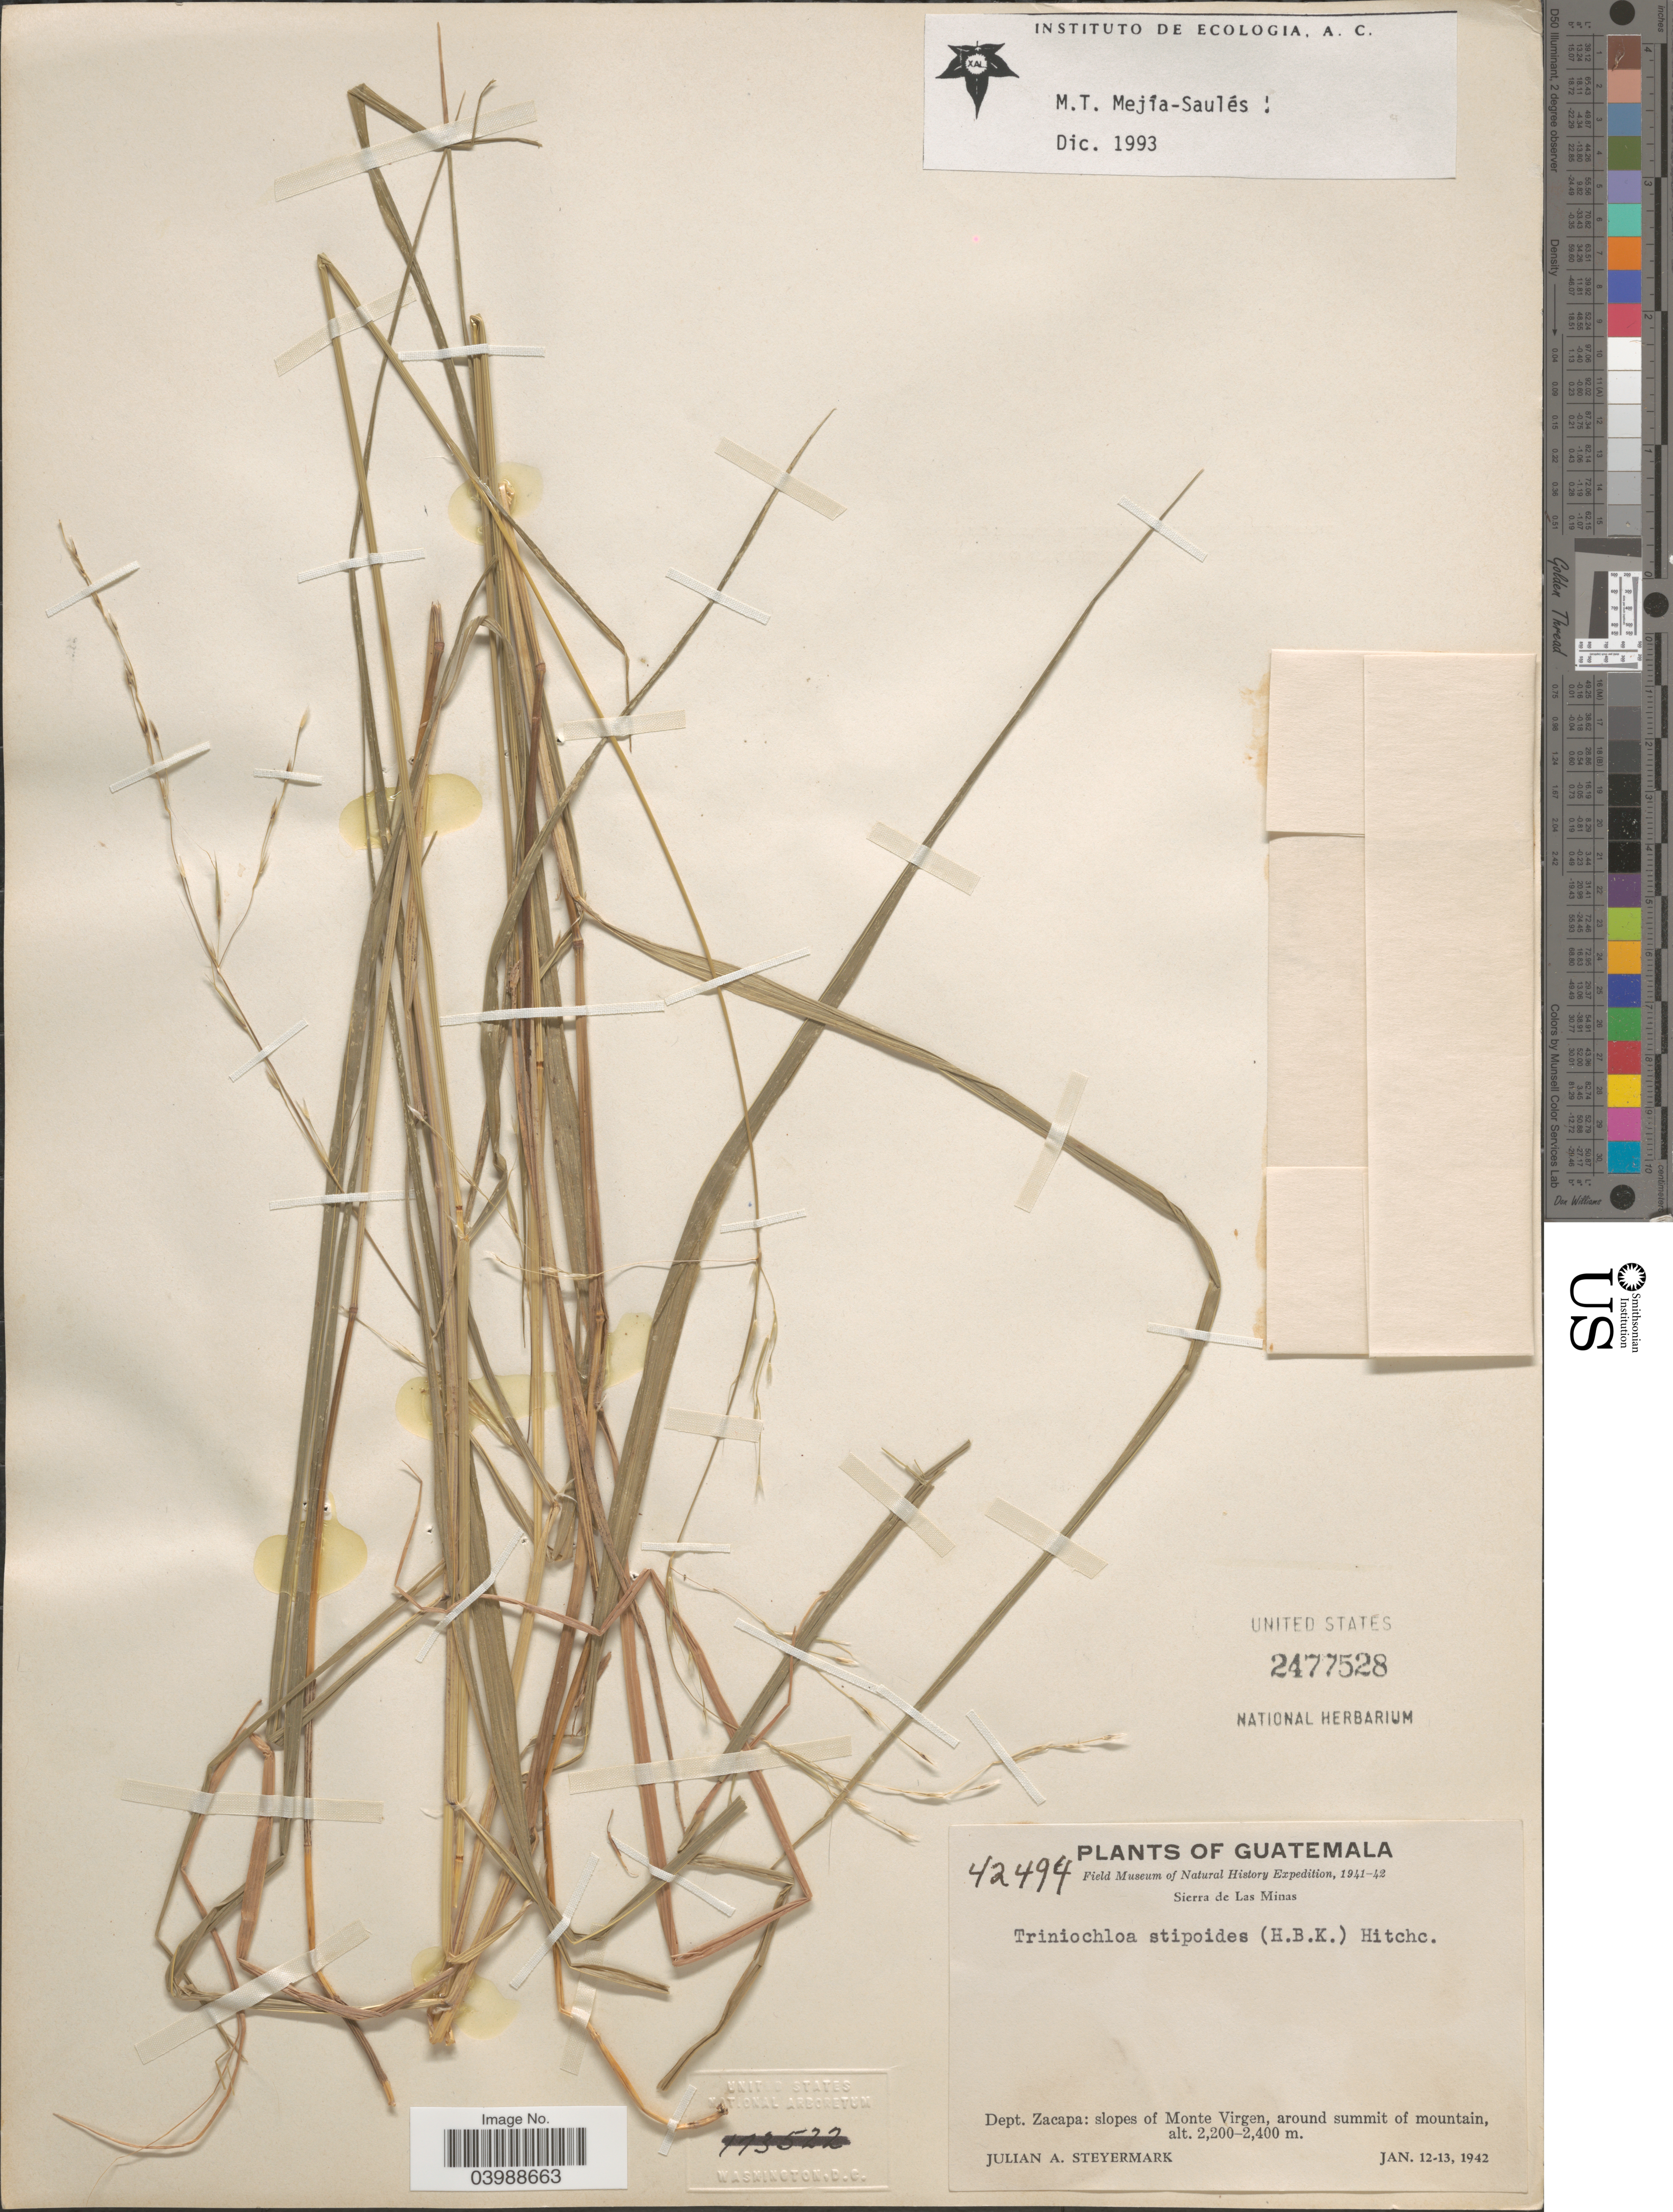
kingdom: Plantae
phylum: Tracheophyta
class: Liliopsida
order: Poales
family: Poaceae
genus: Triniochloa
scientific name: Triniochloa stipoides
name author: (Kunth) Hitchc.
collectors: J. Steyermark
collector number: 42494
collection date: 1942-01-12/1942-01-13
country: Guatemala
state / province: Zacapa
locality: Sierra de Las Minas. Dept. Zacapa: slopes of Monte Virgen, around summit of mountain.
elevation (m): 2200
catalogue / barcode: US 2477528